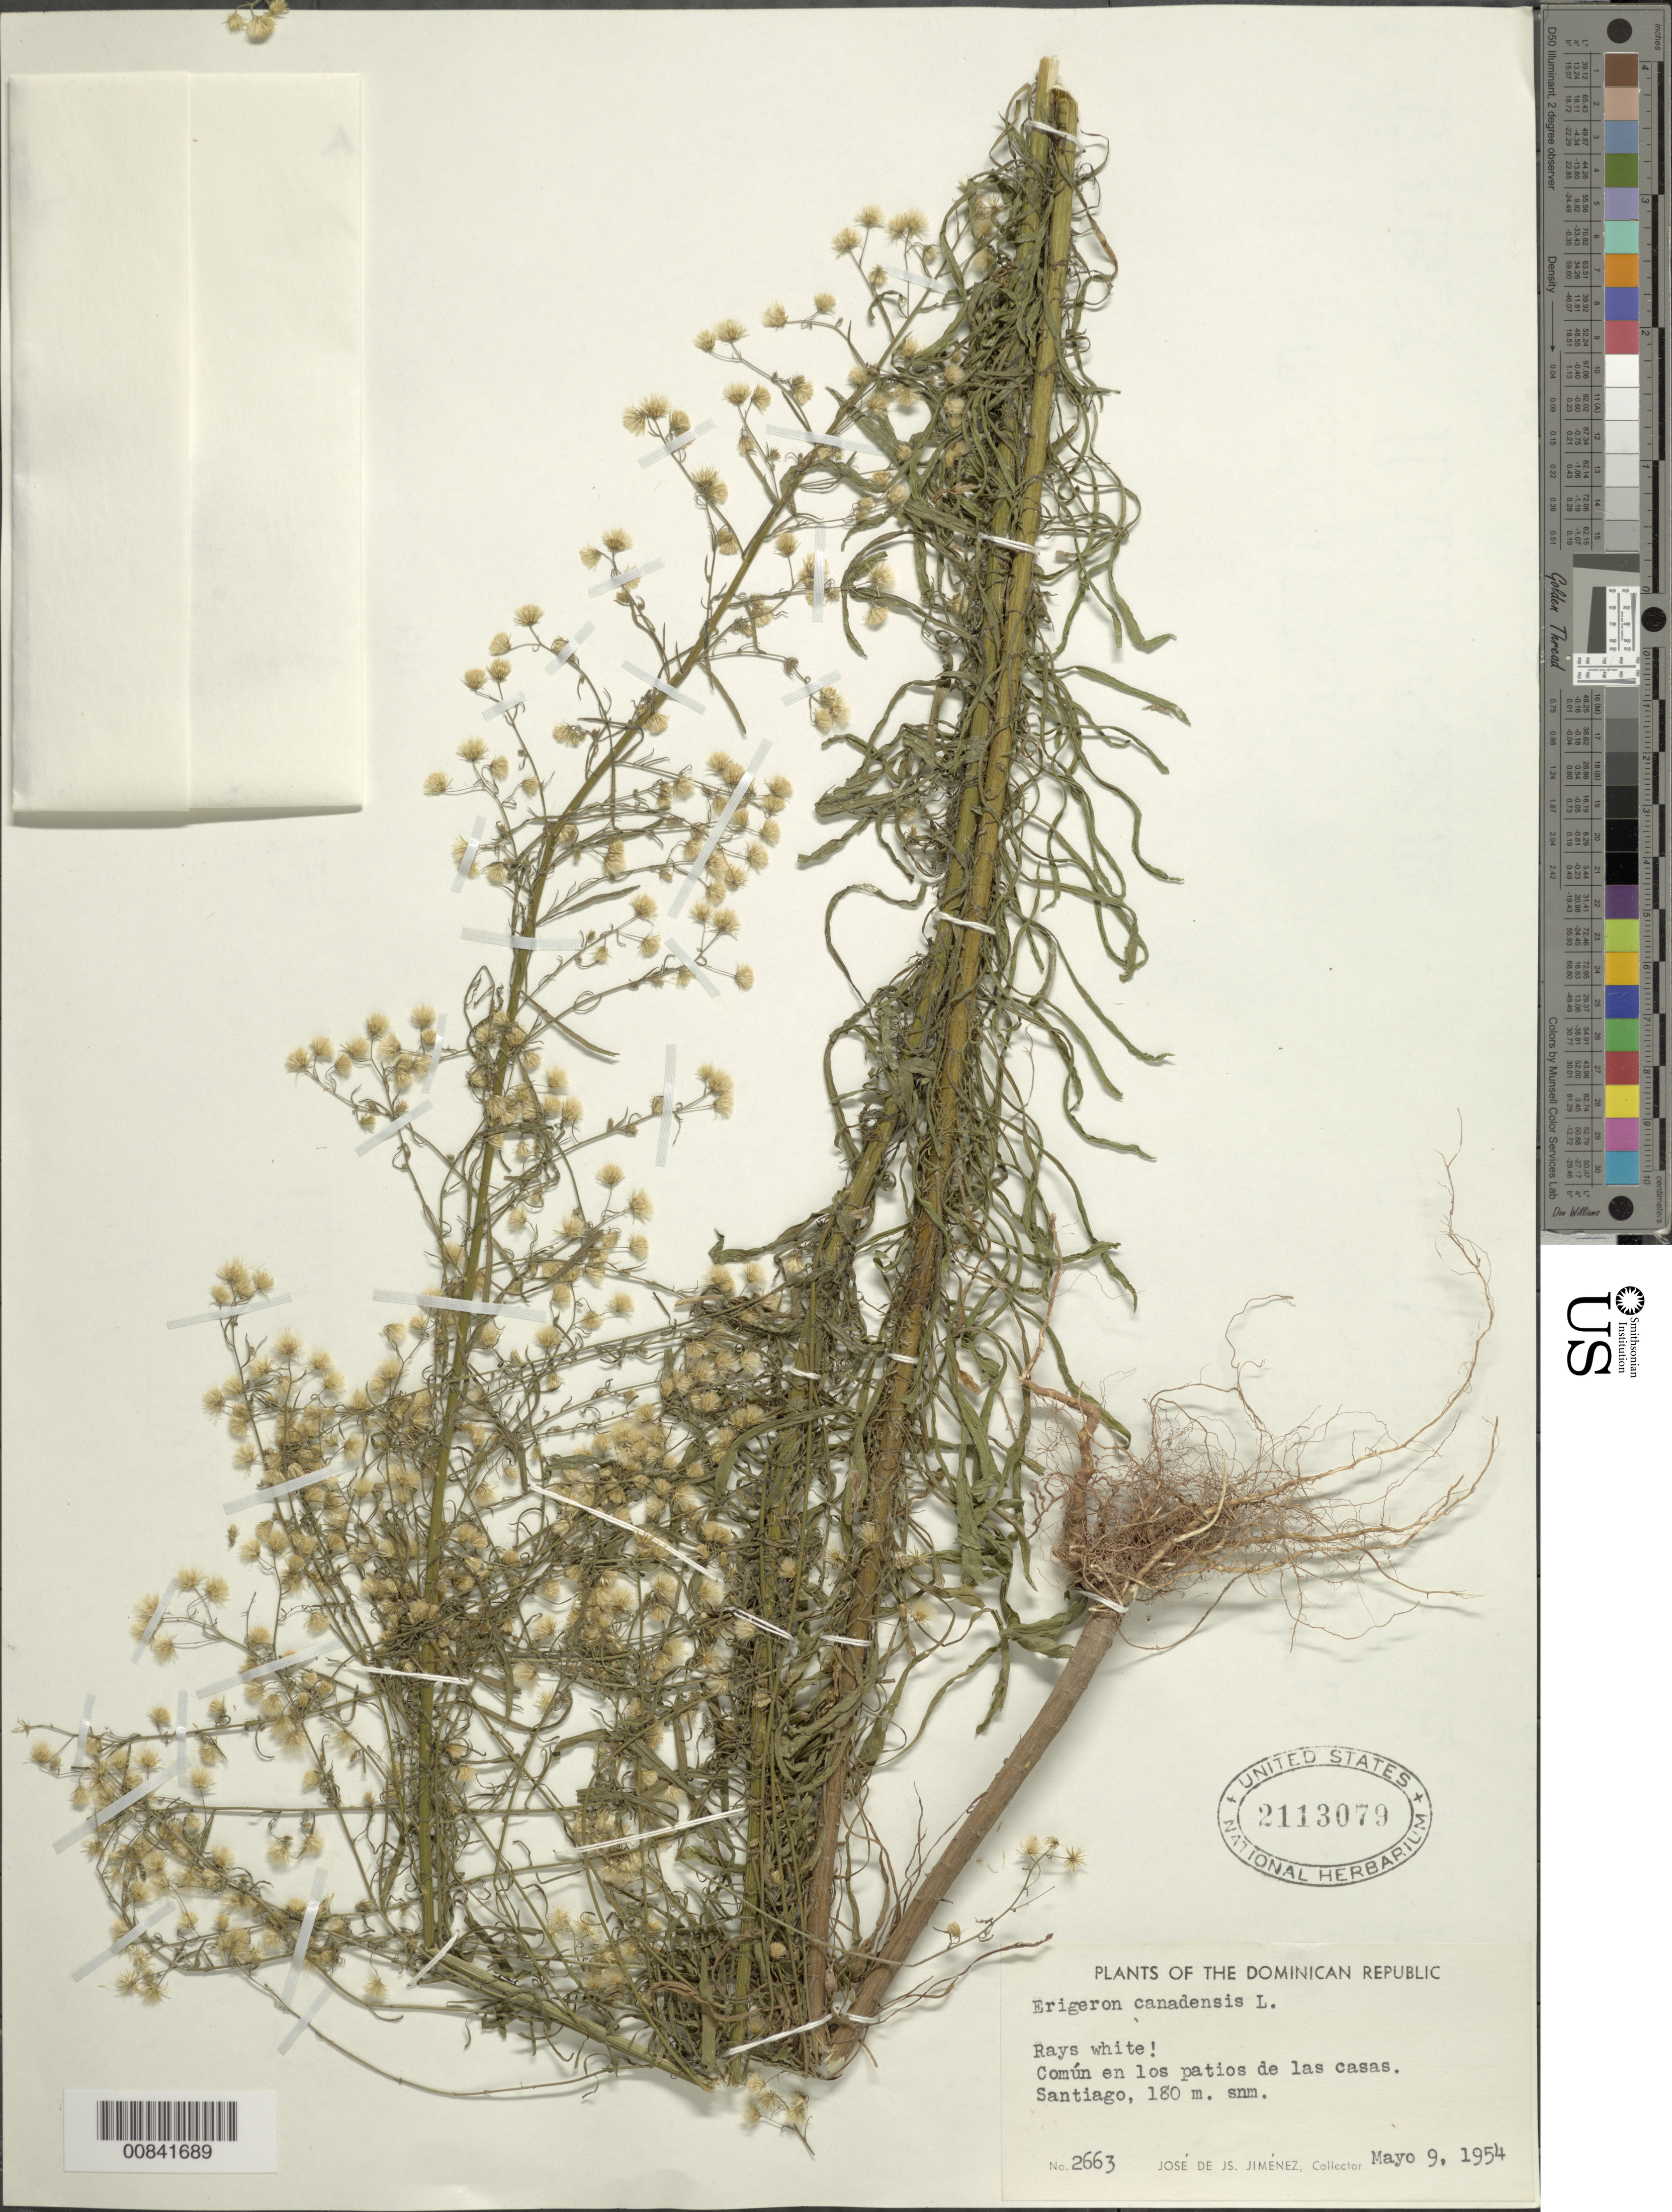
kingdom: Plantae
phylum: Tracheophyta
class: Magnoliopsida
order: Asterales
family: Asteraceae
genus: Conyza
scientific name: Conyza canadensis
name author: (L.) Cronq.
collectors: J. J. Jiménez Almonte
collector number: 2663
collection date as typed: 09 May 1954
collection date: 1954-05-09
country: Dominican Republic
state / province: Santiago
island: Hispaniola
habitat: En los patios de las casas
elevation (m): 180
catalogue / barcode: US 2113079